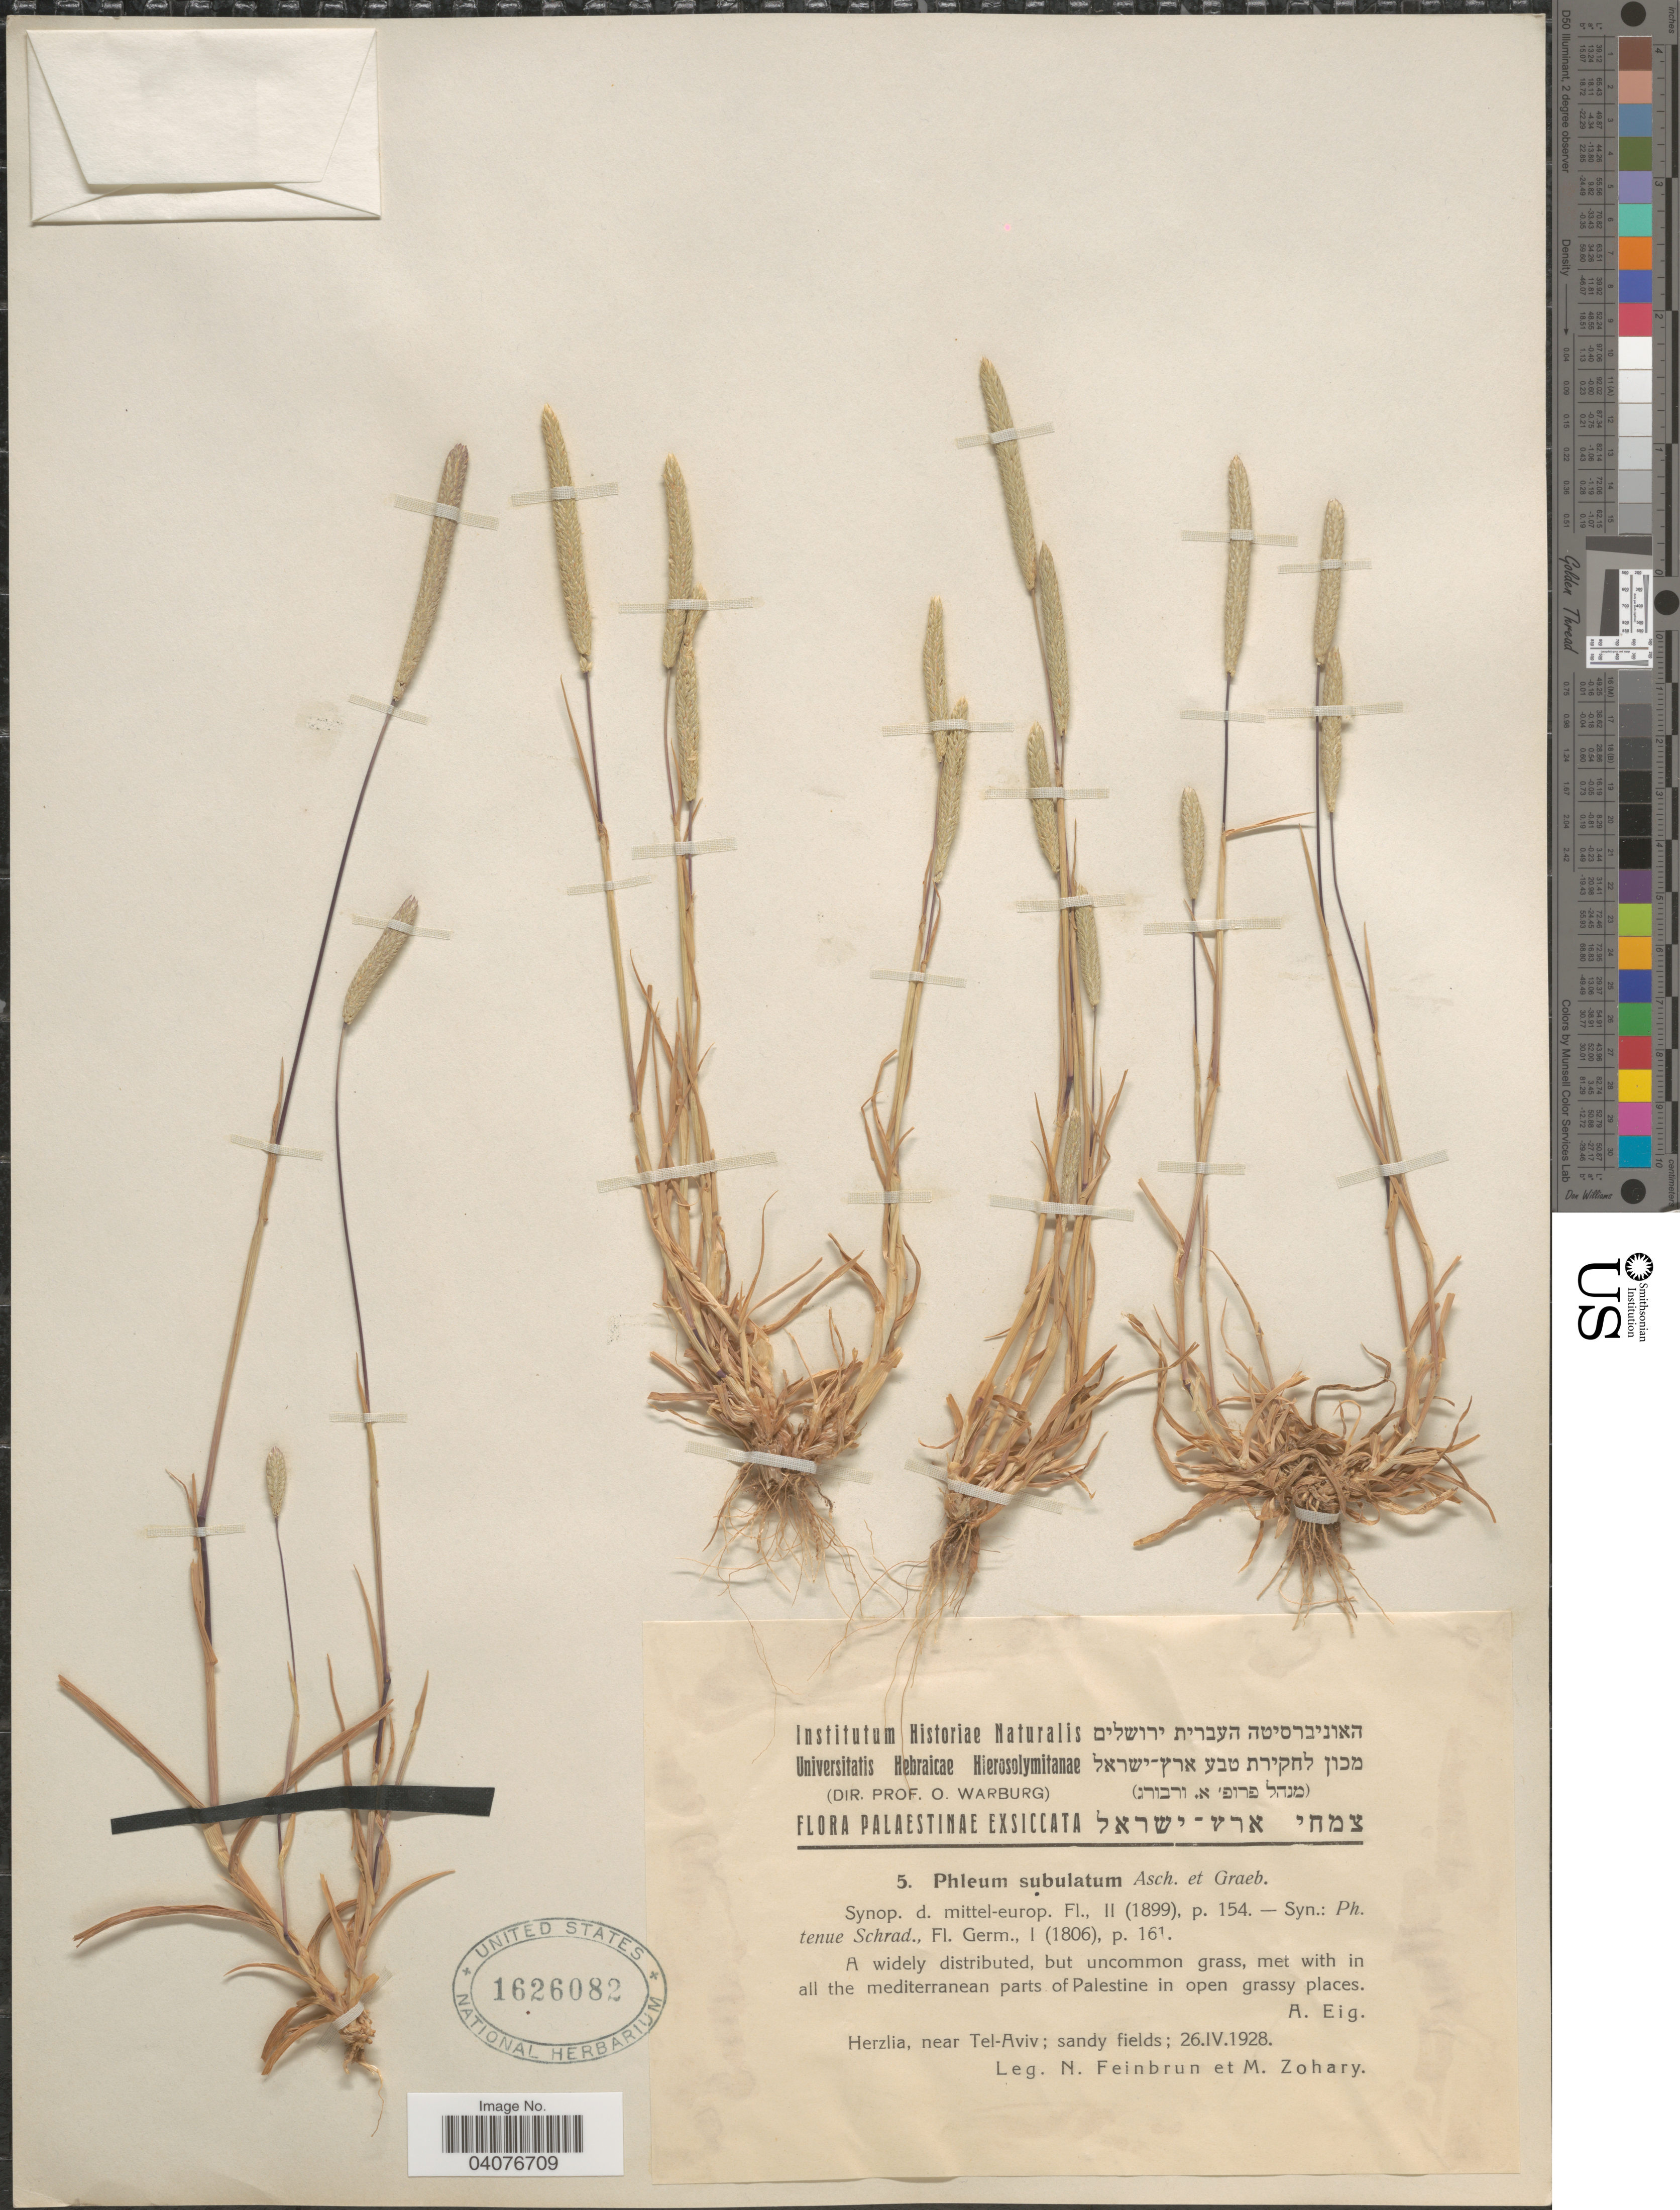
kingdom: Plantae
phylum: Tracheophyta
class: Liliopsida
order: Poales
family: Poaceae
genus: Phleum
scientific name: Phleum subulatum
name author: (Savi) Asch. & Graeb.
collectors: N. Feinbrun & M. Zohary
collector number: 5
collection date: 1928-04-26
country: Israel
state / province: Tel Aviv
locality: Palaestinae. Herzlia, near Tel-Aviv.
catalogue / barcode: US 1626082